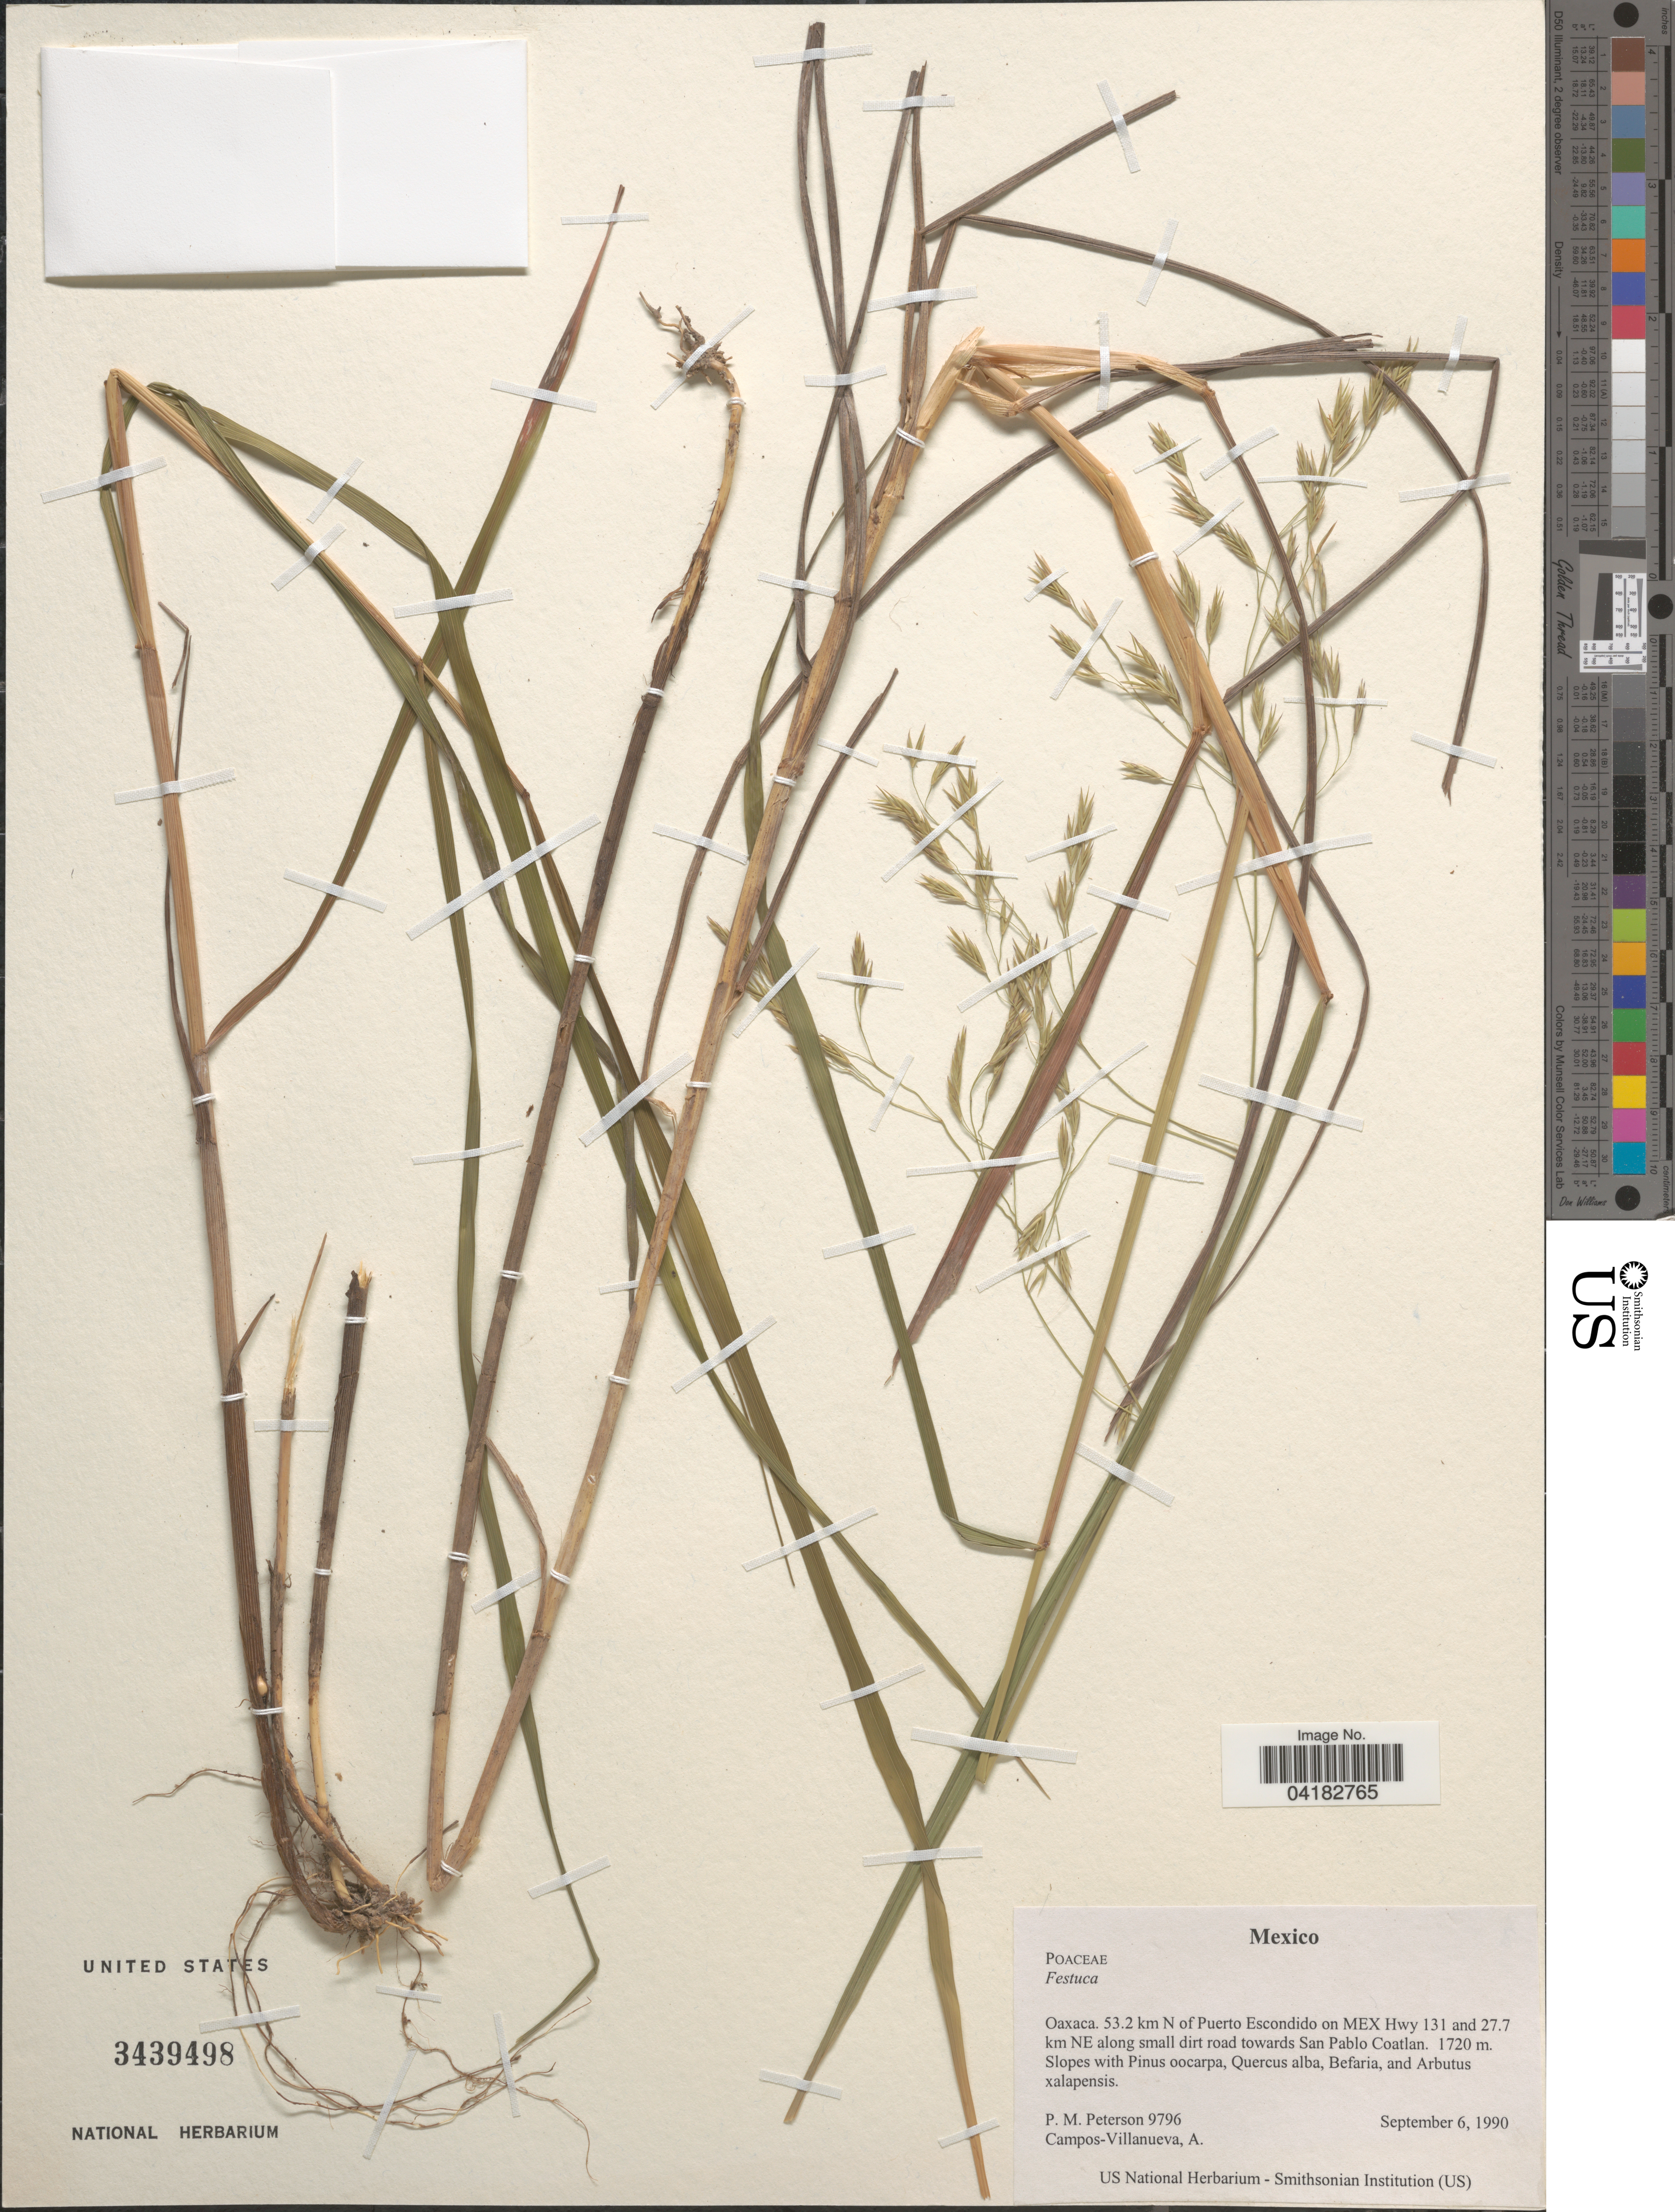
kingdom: Plantae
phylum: Tracheophyta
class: Liliopsida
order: Poales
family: Poaceae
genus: Festuca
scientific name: Festuca sp.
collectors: P. M. Peterson & A. Campos-Villanueva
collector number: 9796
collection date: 1990-09-06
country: Mexico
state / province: Oaxaca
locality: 53.2 km N of Puerto Escondido on MEX Hwy 131 and 27.7 km NE along small dirt road towards San Pablo Coatlan.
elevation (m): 1720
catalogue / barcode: US 3439498